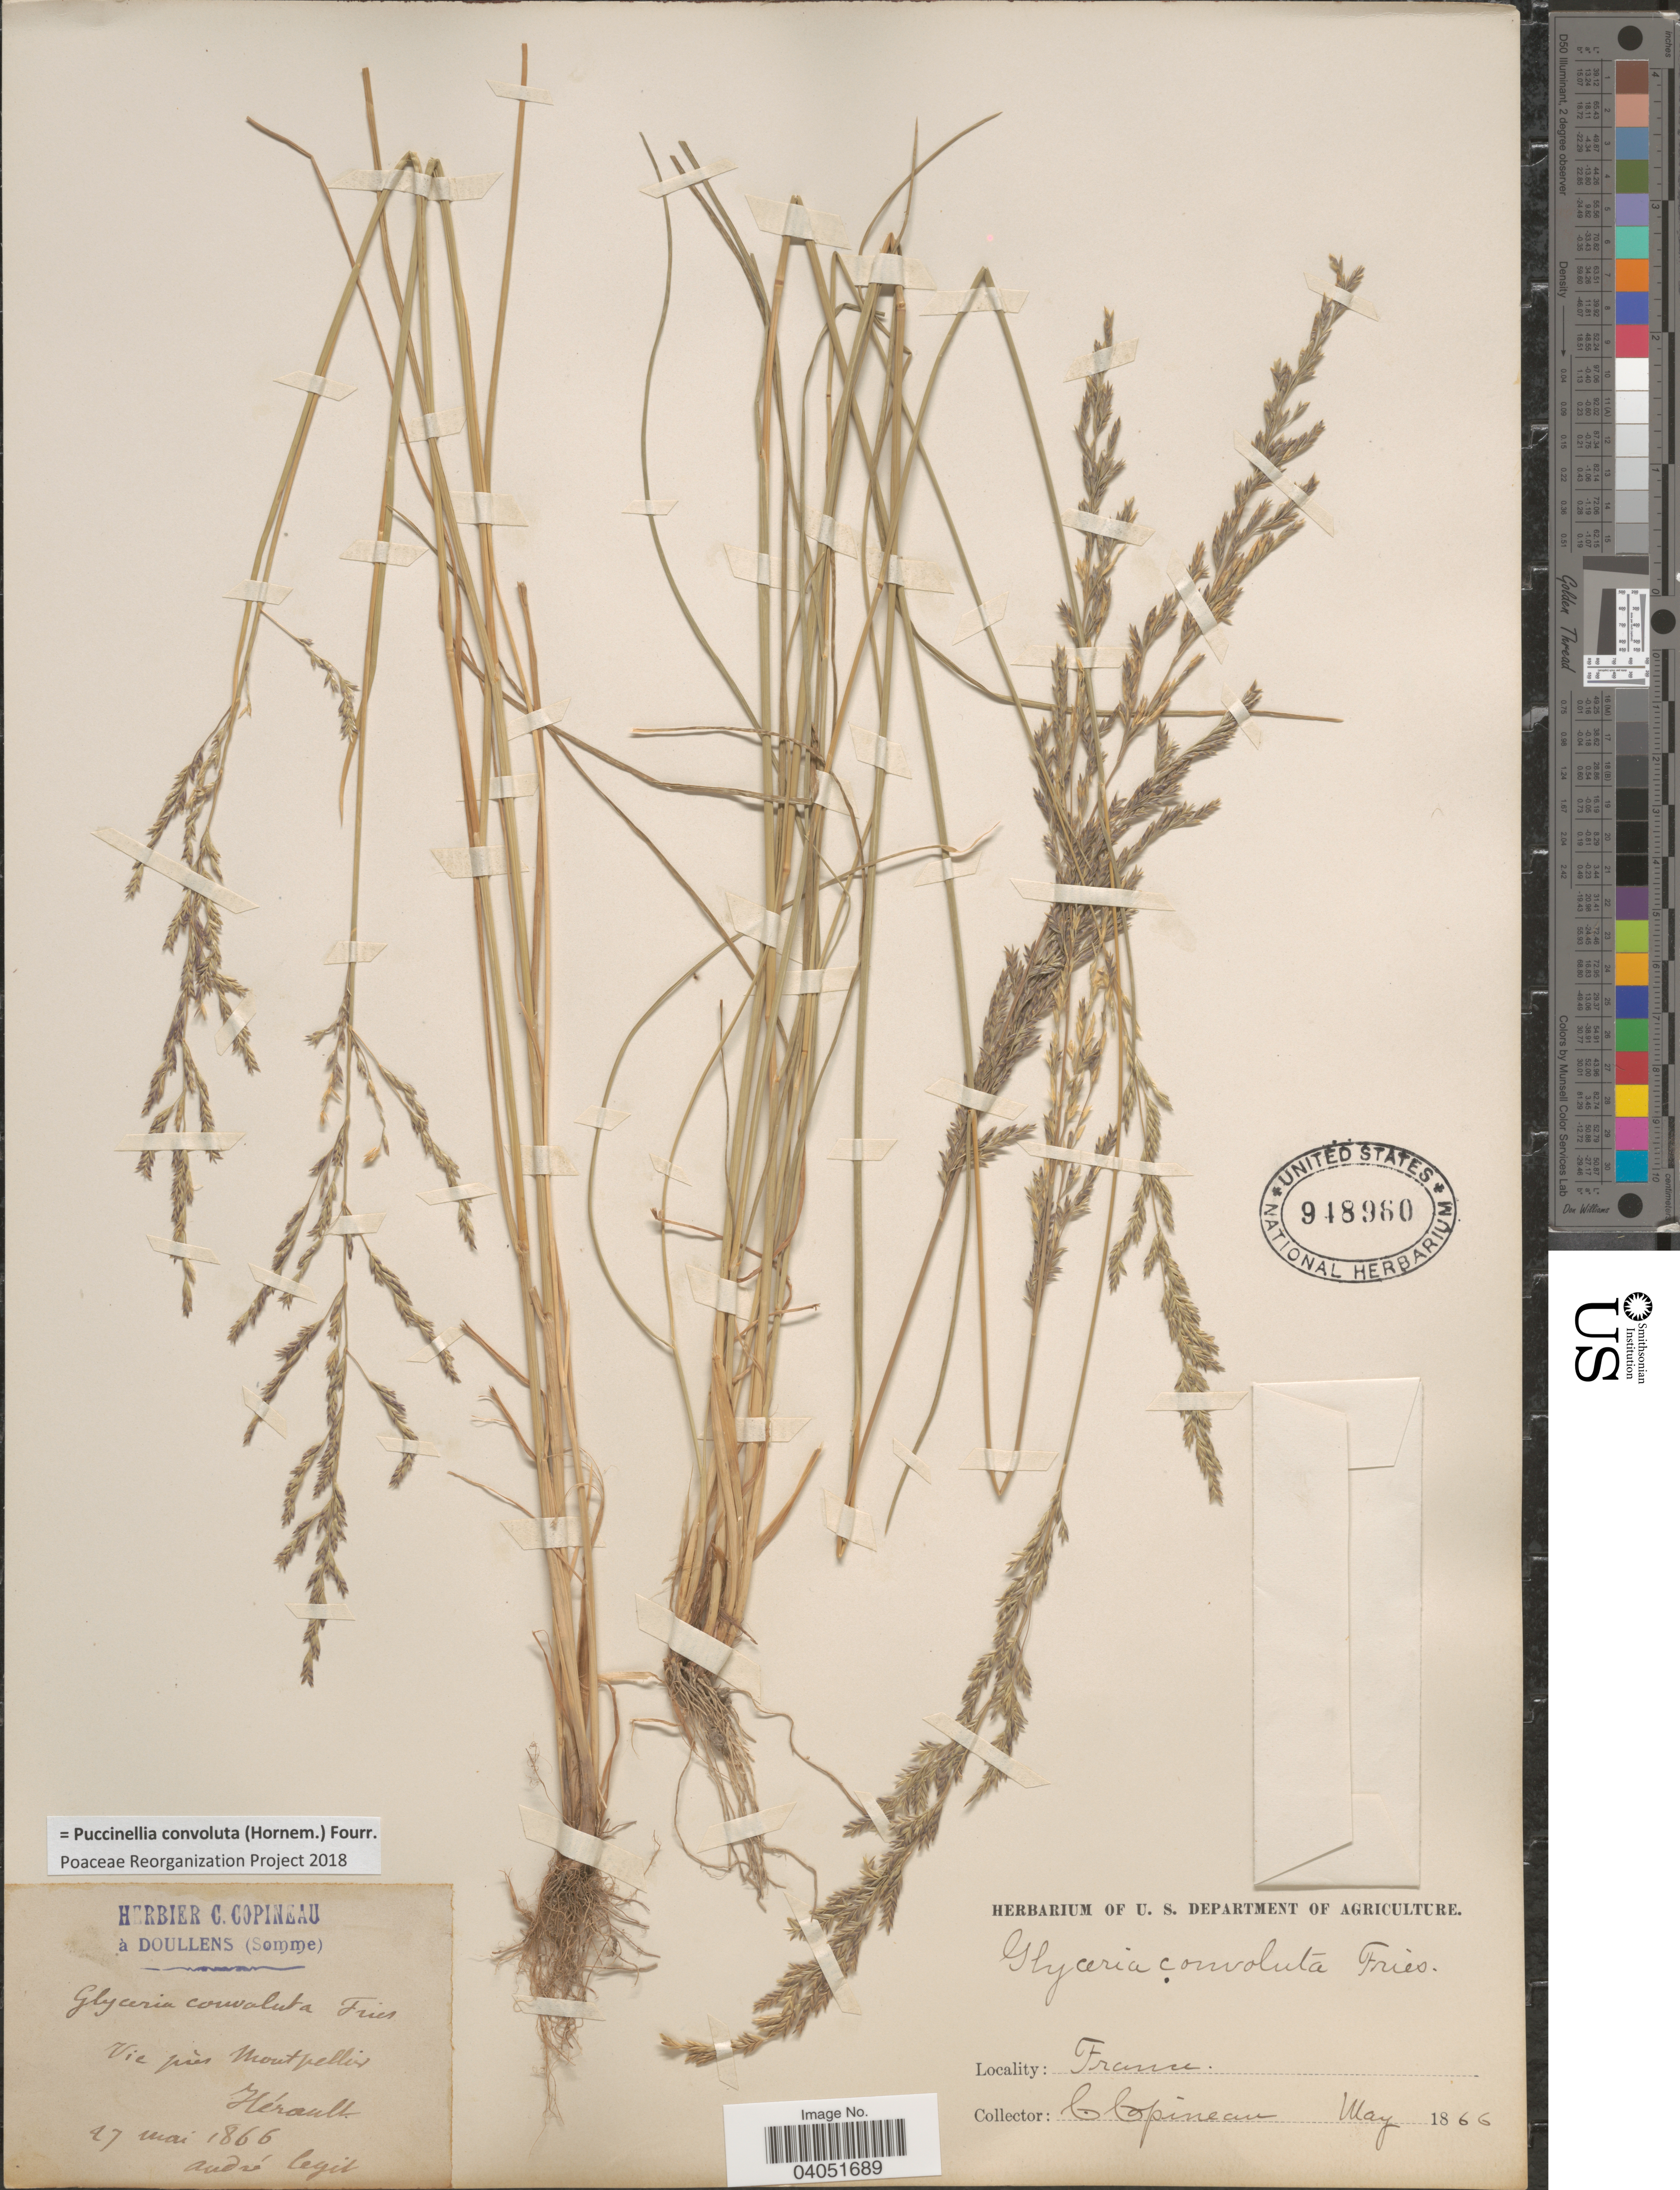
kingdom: Plantae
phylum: Tracheophyta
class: Liliopsida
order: Poales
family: Poaceae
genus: Puccinellia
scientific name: Puccinellia convoluta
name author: (Hornem.) Fourr.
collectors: André, -- & C. Copineau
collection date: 1866-05-27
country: France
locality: Vic près Montpellier. Hérault.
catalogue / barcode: US 948960